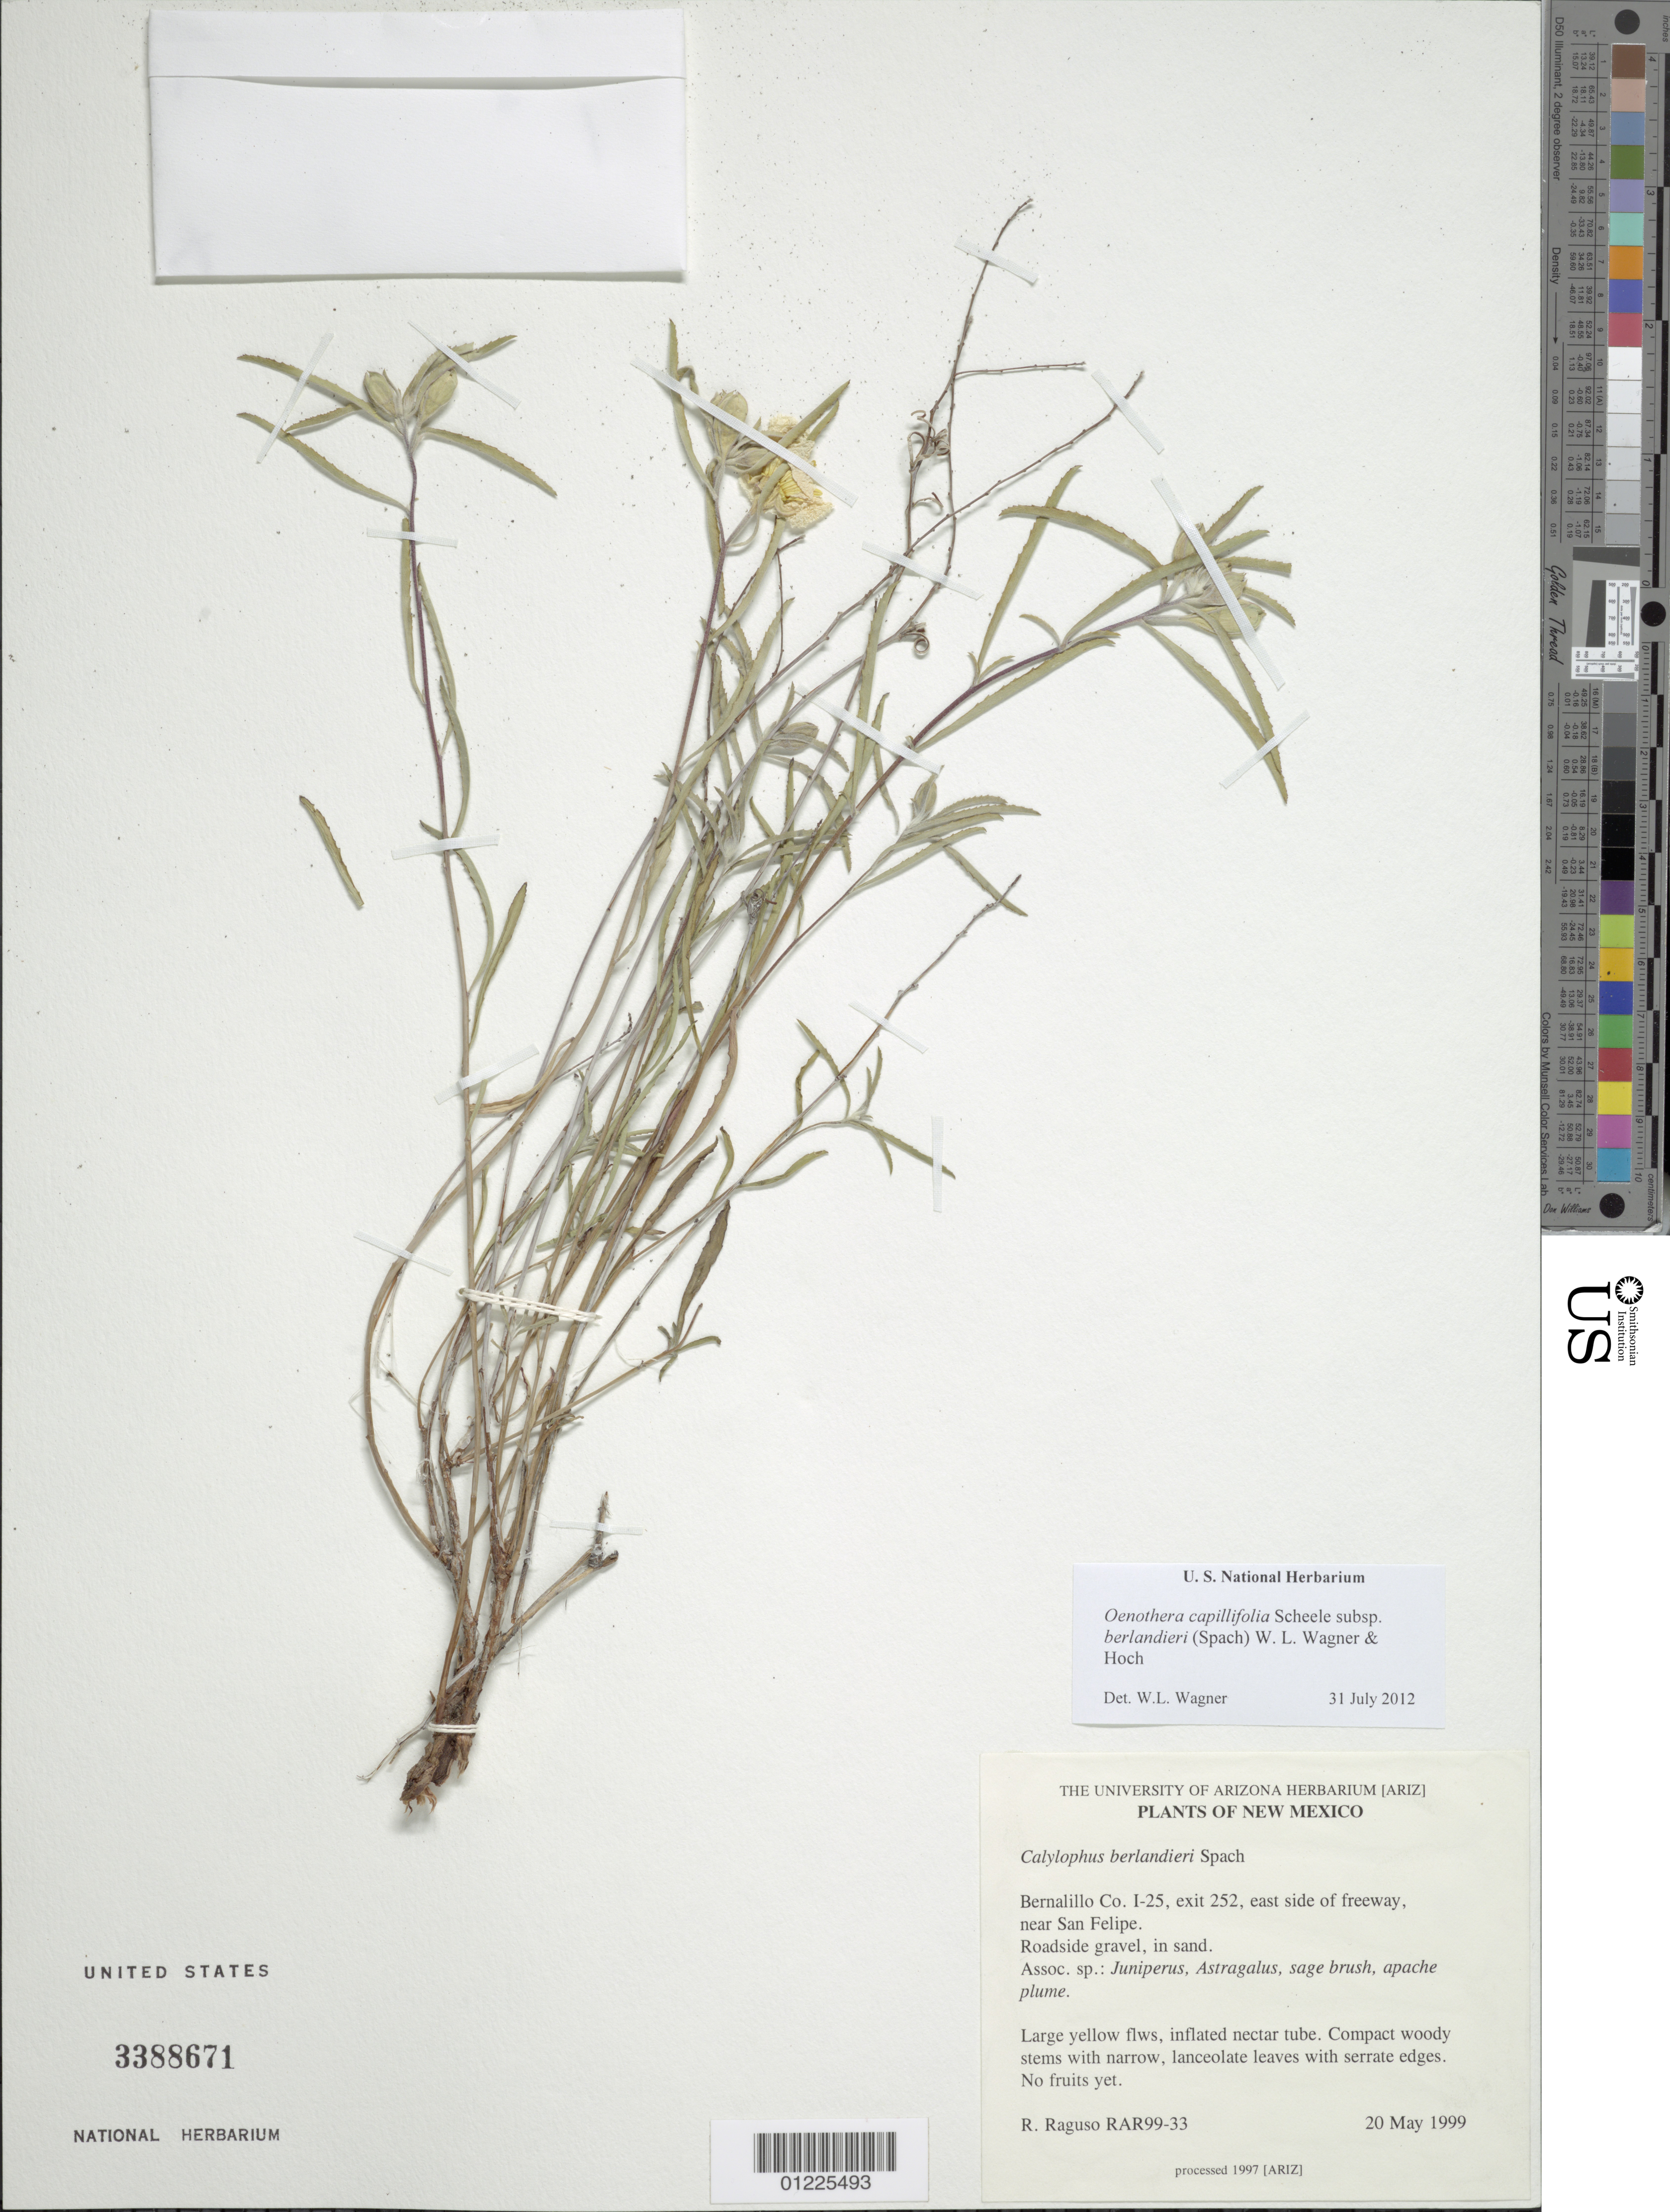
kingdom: Plantae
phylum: Tracheophyta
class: Magnoliopsida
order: Myrtales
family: Onagraceae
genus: Oenothera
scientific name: Oenothera capillifolia subsp. berlandieri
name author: (Spach) W.L. Wagner & Hoch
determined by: Wagner, W. L., (BOT), Smithsonian Institution - National Museum of Natural History (UNITED STATES)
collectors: R. Raguso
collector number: RAR99-33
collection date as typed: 20 May 1999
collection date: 1999-05-20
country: United States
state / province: New Mexico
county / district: Bernalillo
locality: I-25, Exit 252, East side of freeway near San Felipe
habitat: Roadside gravel, in sand.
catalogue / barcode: US 3388671